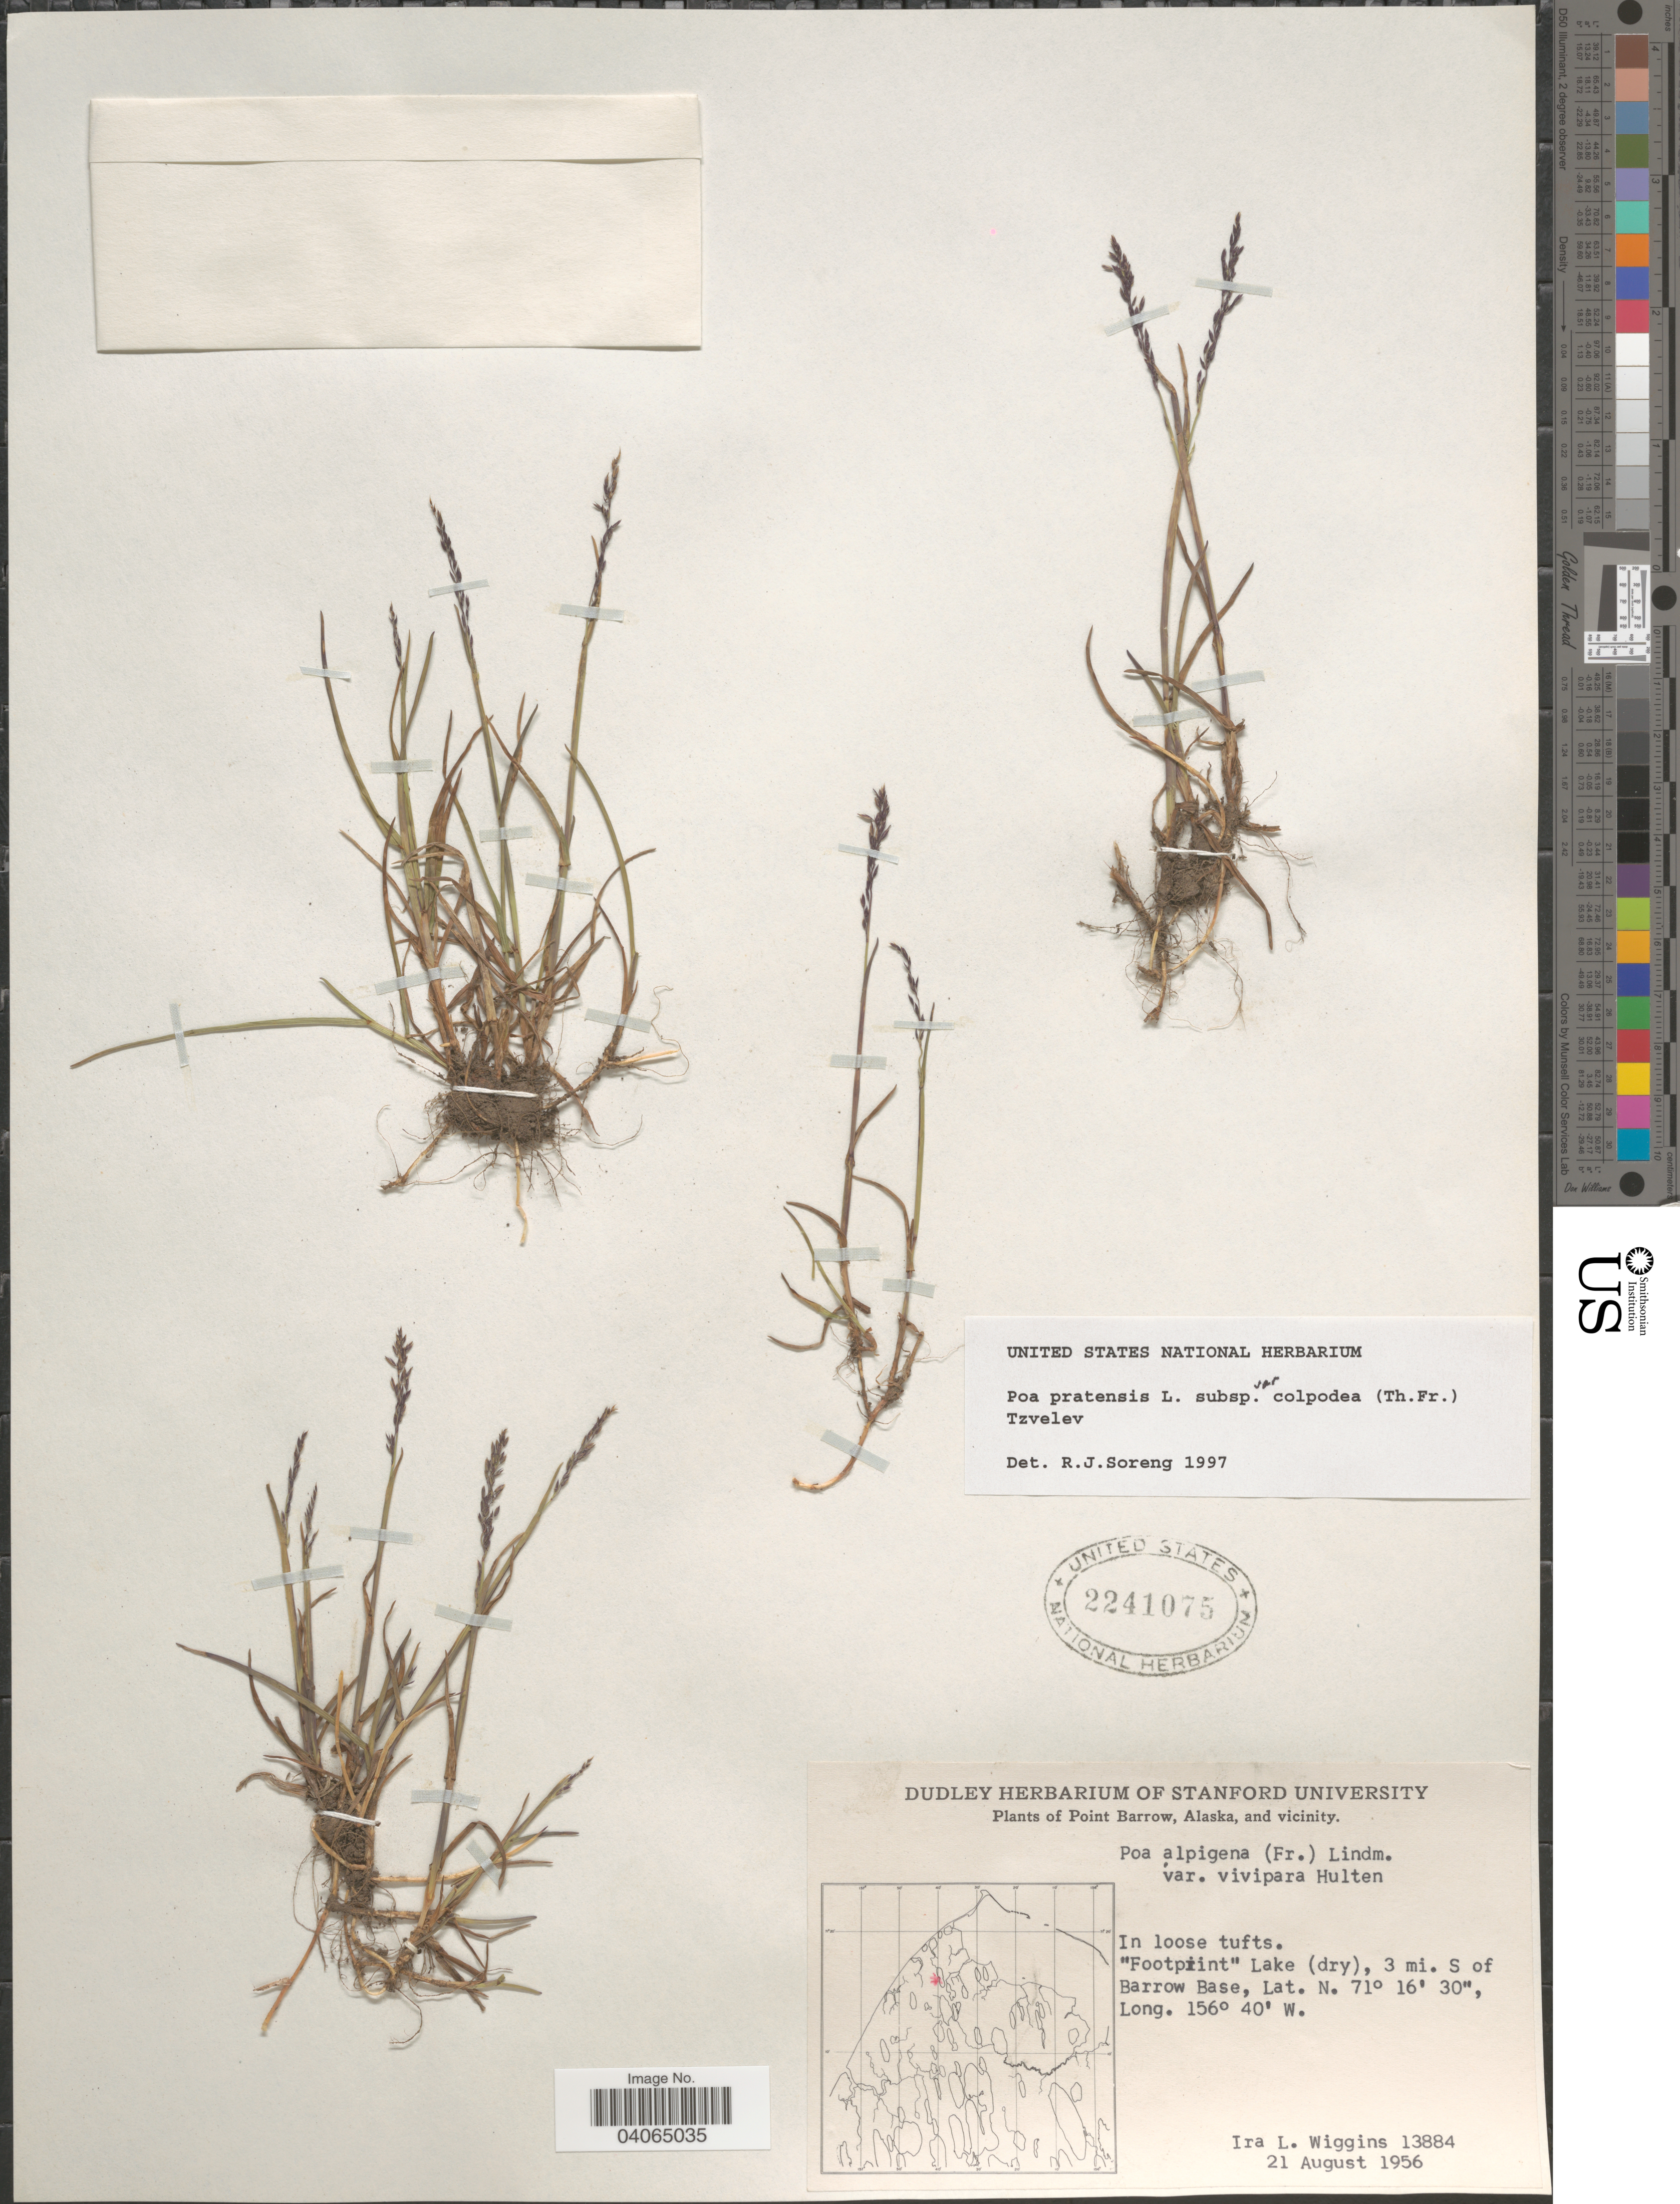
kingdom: Plantae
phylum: Tracheophyta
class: Liliopsida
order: Poales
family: Poaceae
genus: Poa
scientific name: Poa pratensis subsp. colpodea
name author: (Th. Fr.) Tzvelev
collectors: I. L. Wiggins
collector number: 13884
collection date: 1956-08-21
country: United States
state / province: Alaska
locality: Point Barrow and vicinity. "Footprint" Lake (dry), 3 mi. S of Barrow Base.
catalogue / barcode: US 2241075